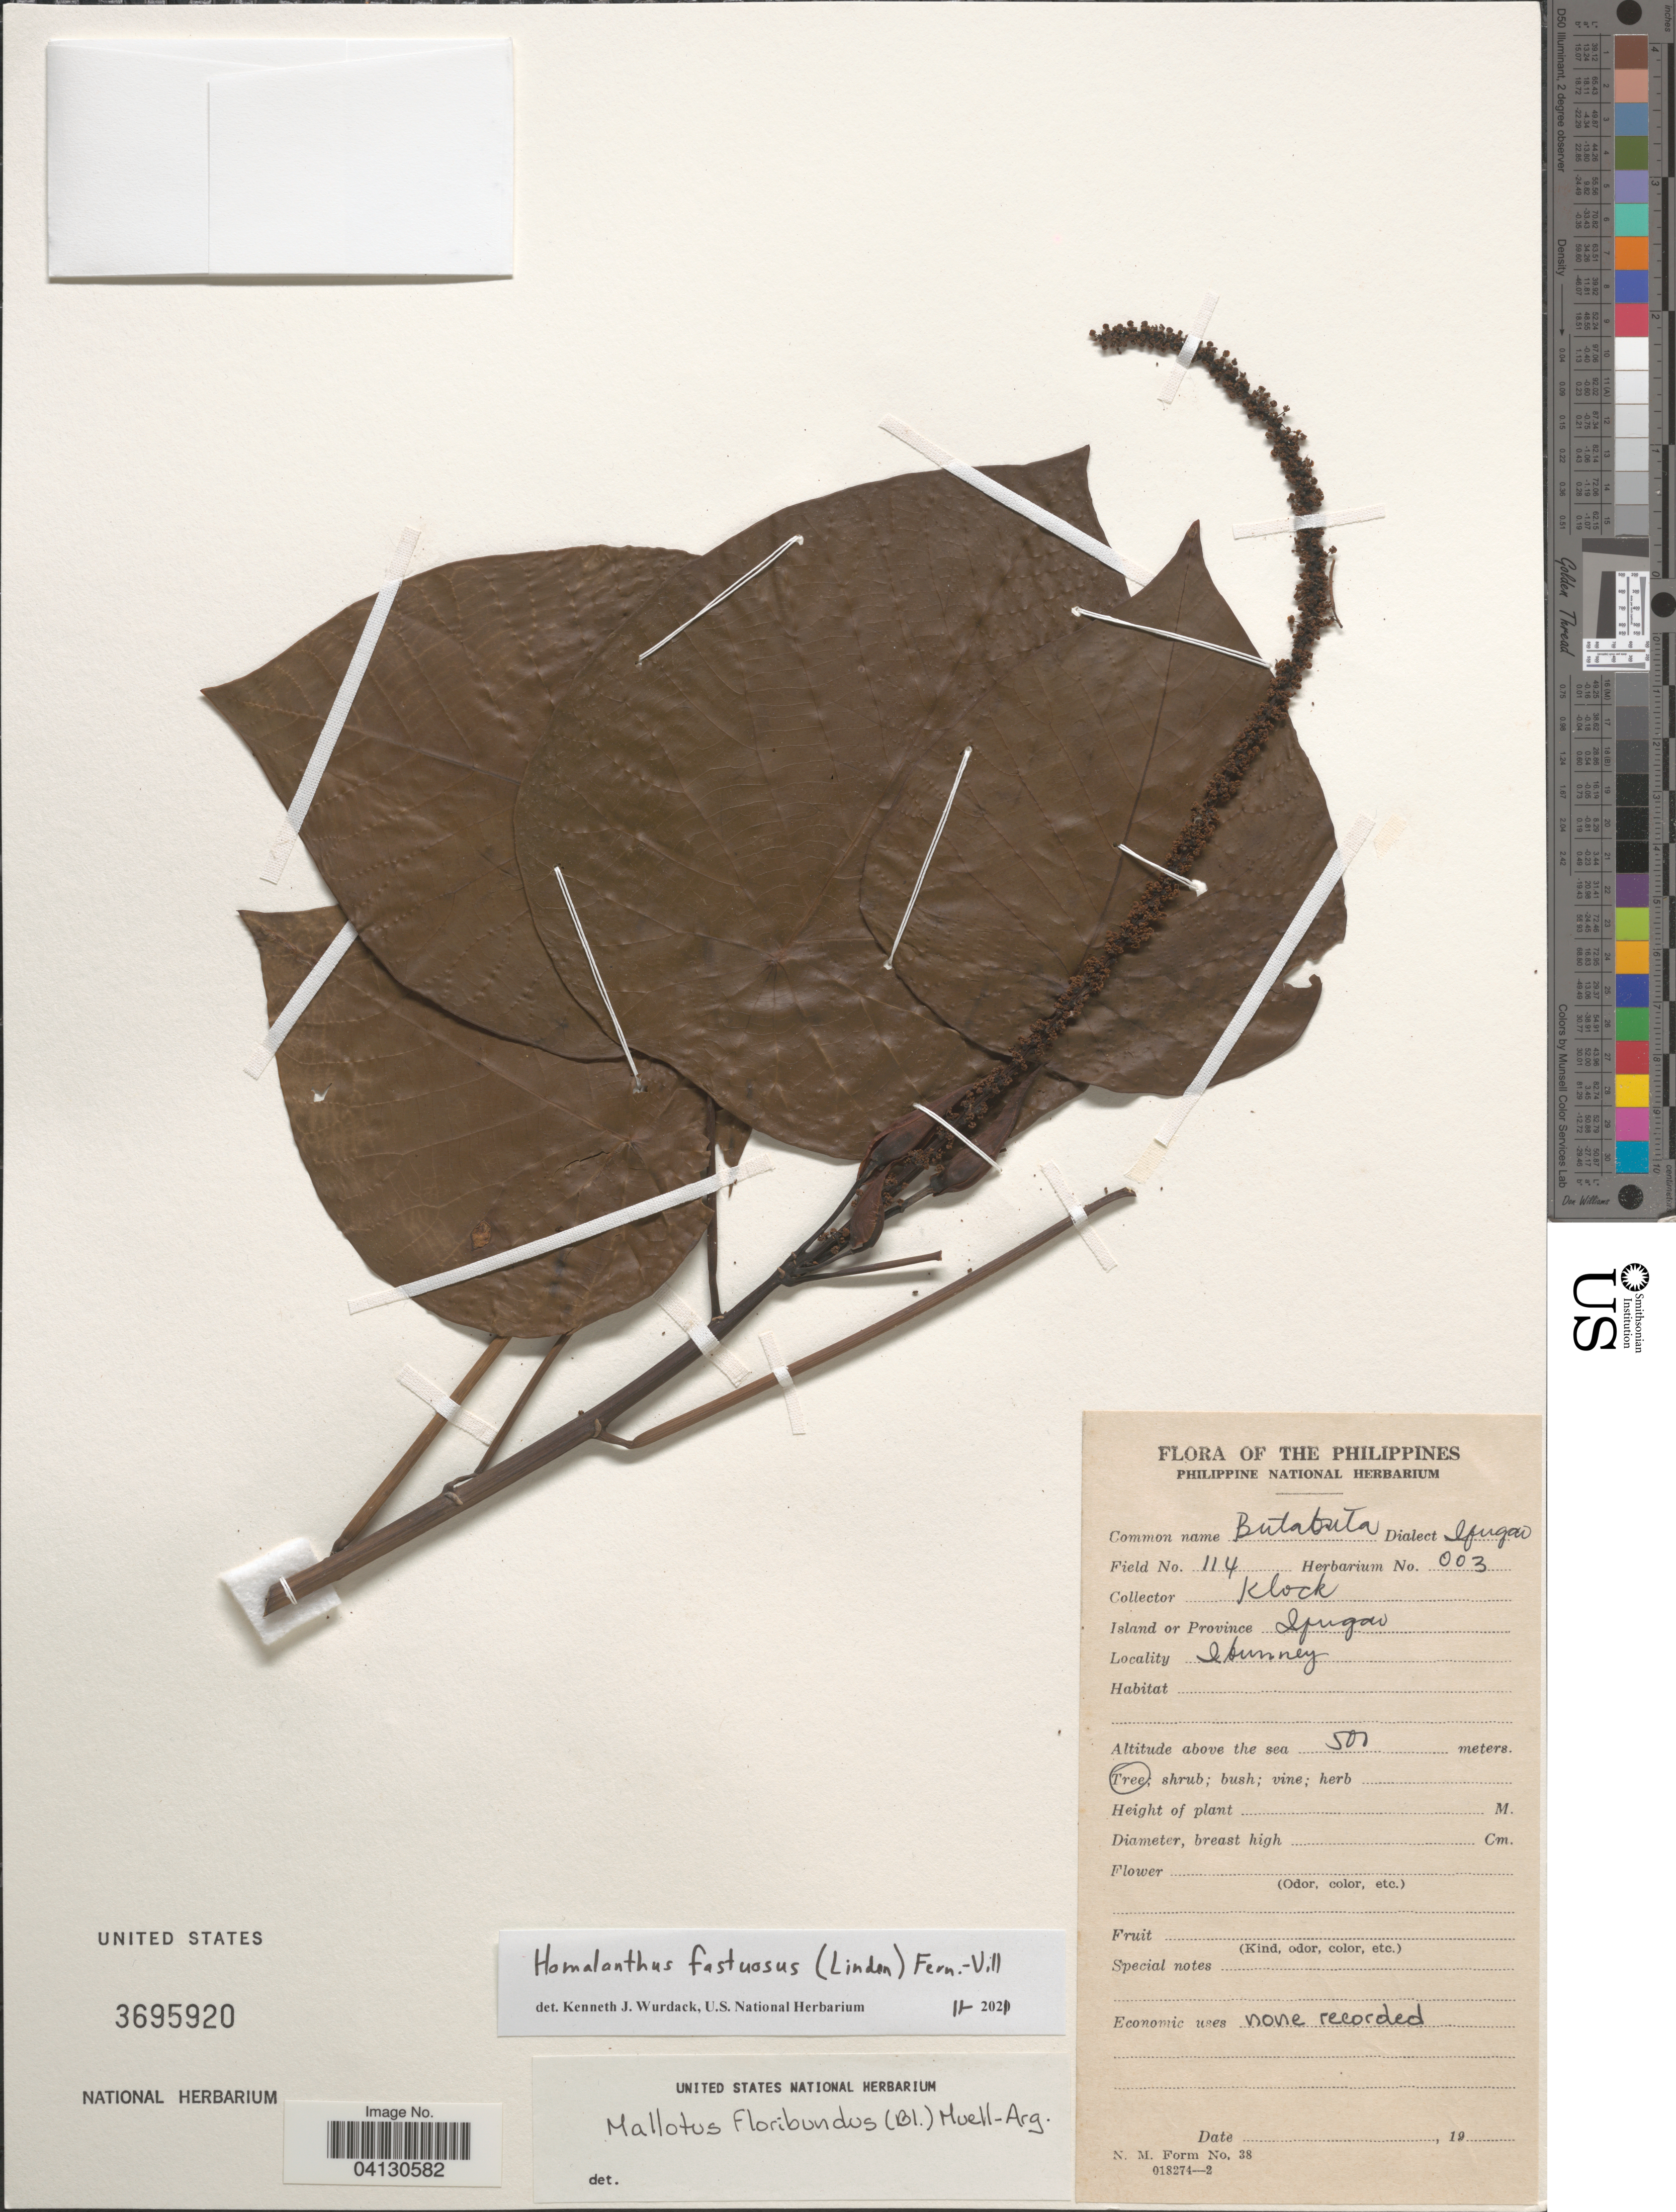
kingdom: Plantae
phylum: Tracheophyta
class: Magnoliopsida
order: Malpighiales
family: Euphorbiaceae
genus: Homalanthus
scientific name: Homalanthus fastuosus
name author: (Linden) Fern.-Vill.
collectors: Klock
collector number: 114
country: Philippines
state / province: Cordillera (Administrative Region)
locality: Island or Province Ifugao. Ibunney.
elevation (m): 500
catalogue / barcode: US 3695920